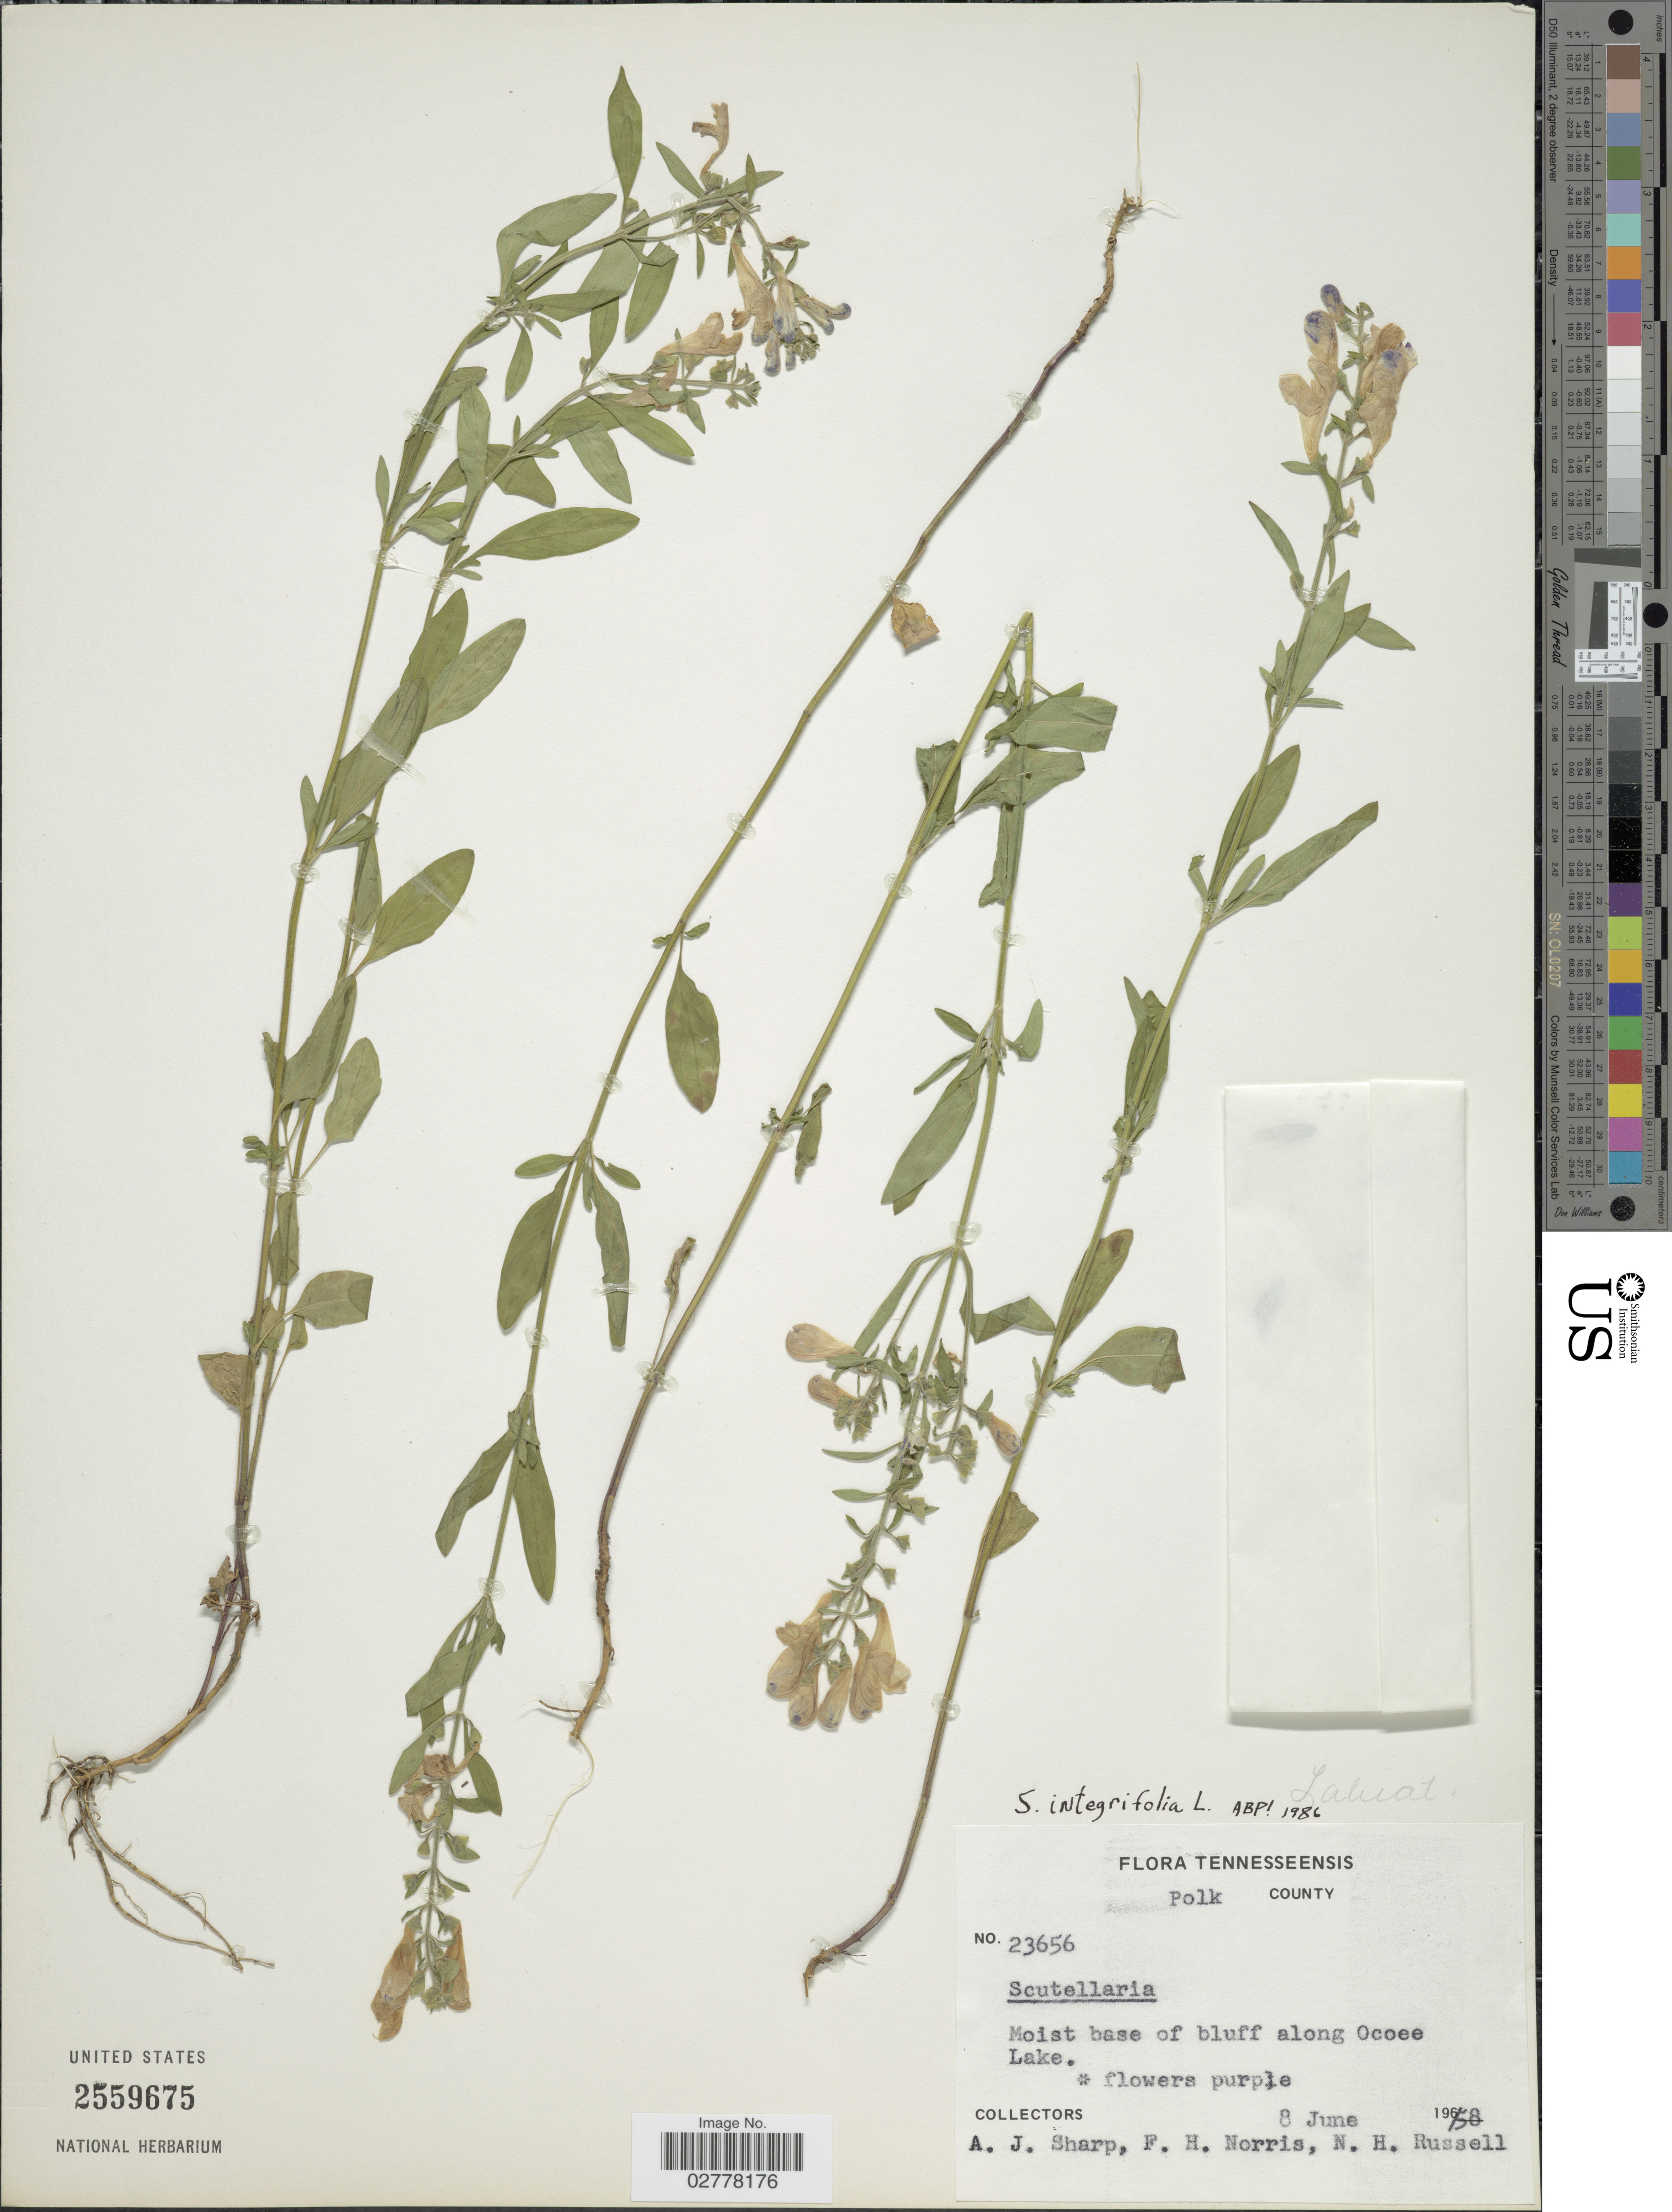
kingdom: Plantae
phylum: Tracheophyta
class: Magnoliopsida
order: Lamiales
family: Lamiaceae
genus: Scutellaria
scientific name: Scutellaria integrifolia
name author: L.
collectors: A. J. Sharp, F. H. Norris & N. H. Russell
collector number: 23656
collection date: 1958-06-08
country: United States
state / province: Tennessee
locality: Polk County. Moist base of bluff along Ocoee Lake.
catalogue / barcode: US 2559675